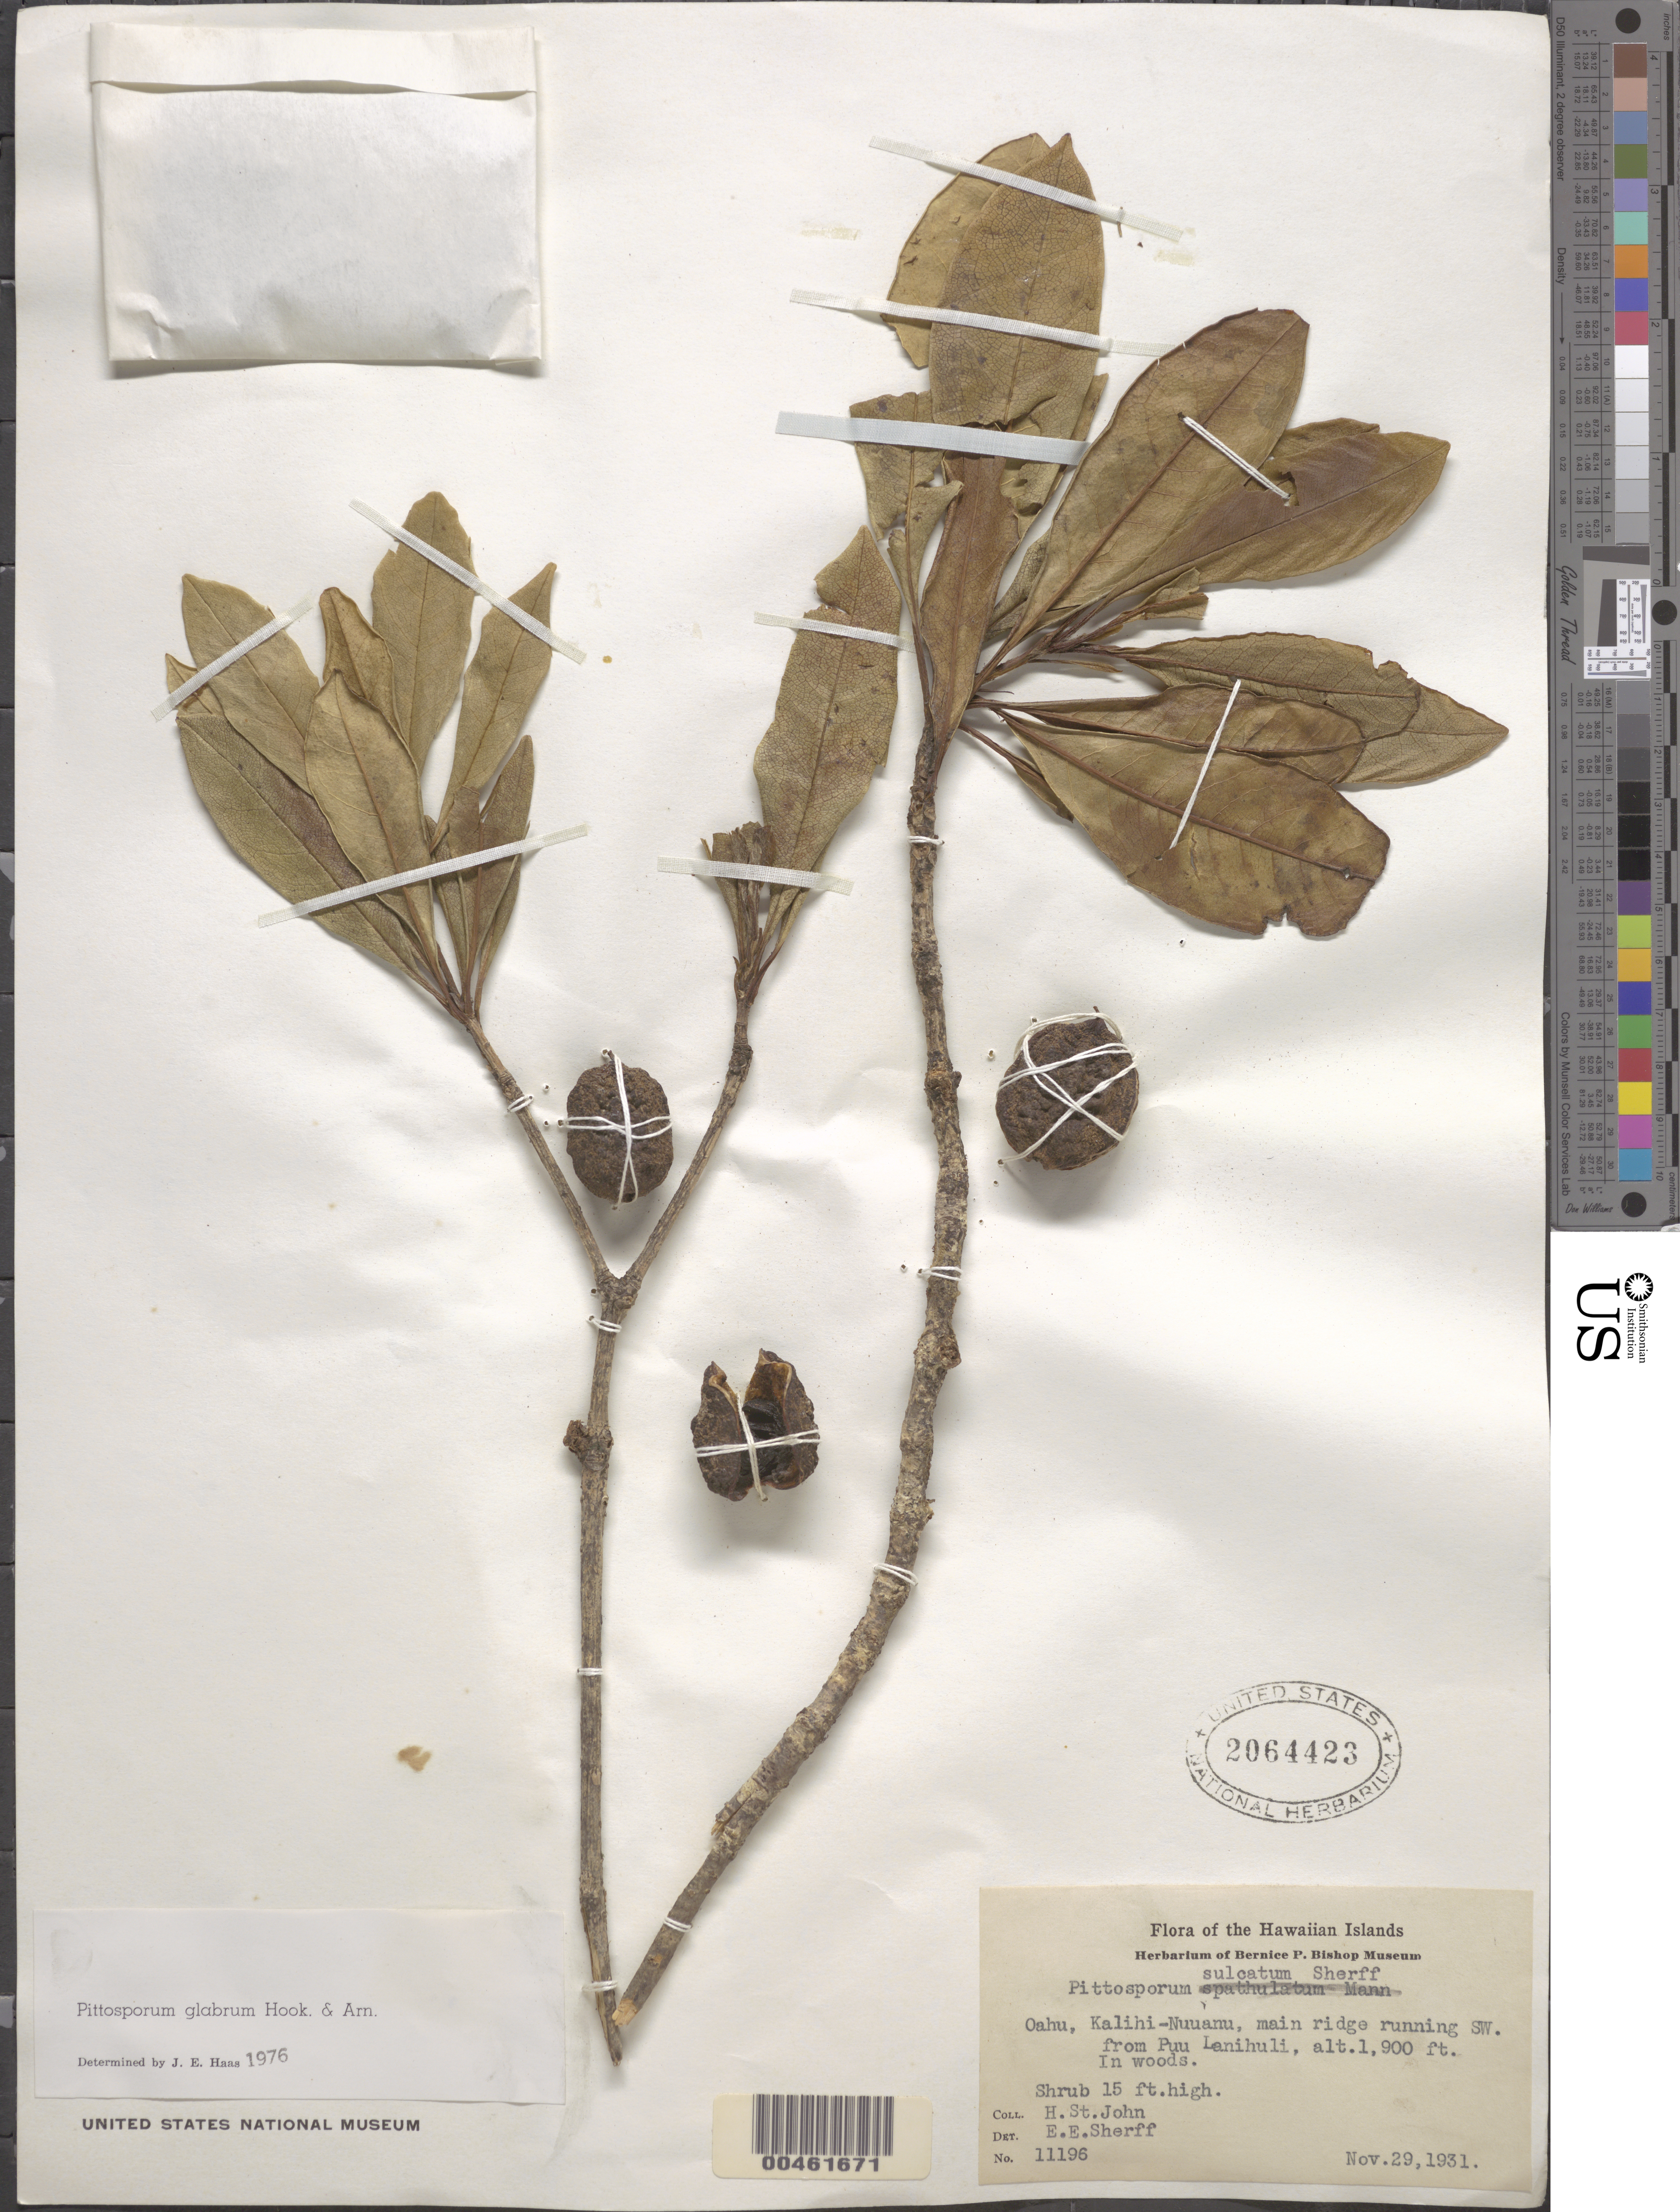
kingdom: Plantae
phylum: Tracheophyta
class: Magnoliopsida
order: Apiales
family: Pittosporaceae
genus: Pittosporum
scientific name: Pittosporum glabrum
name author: Hook. & Arn.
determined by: Haas, J. E.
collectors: H. St. John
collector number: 11196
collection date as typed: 29 Nov 1931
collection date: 1931-11-29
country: United States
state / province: Hawaii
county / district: Honolulu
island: Oahu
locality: Kalihi-Nuuanu, main ridge running SW from Puu Lanihuli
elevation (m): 579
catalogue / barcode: US 2064423